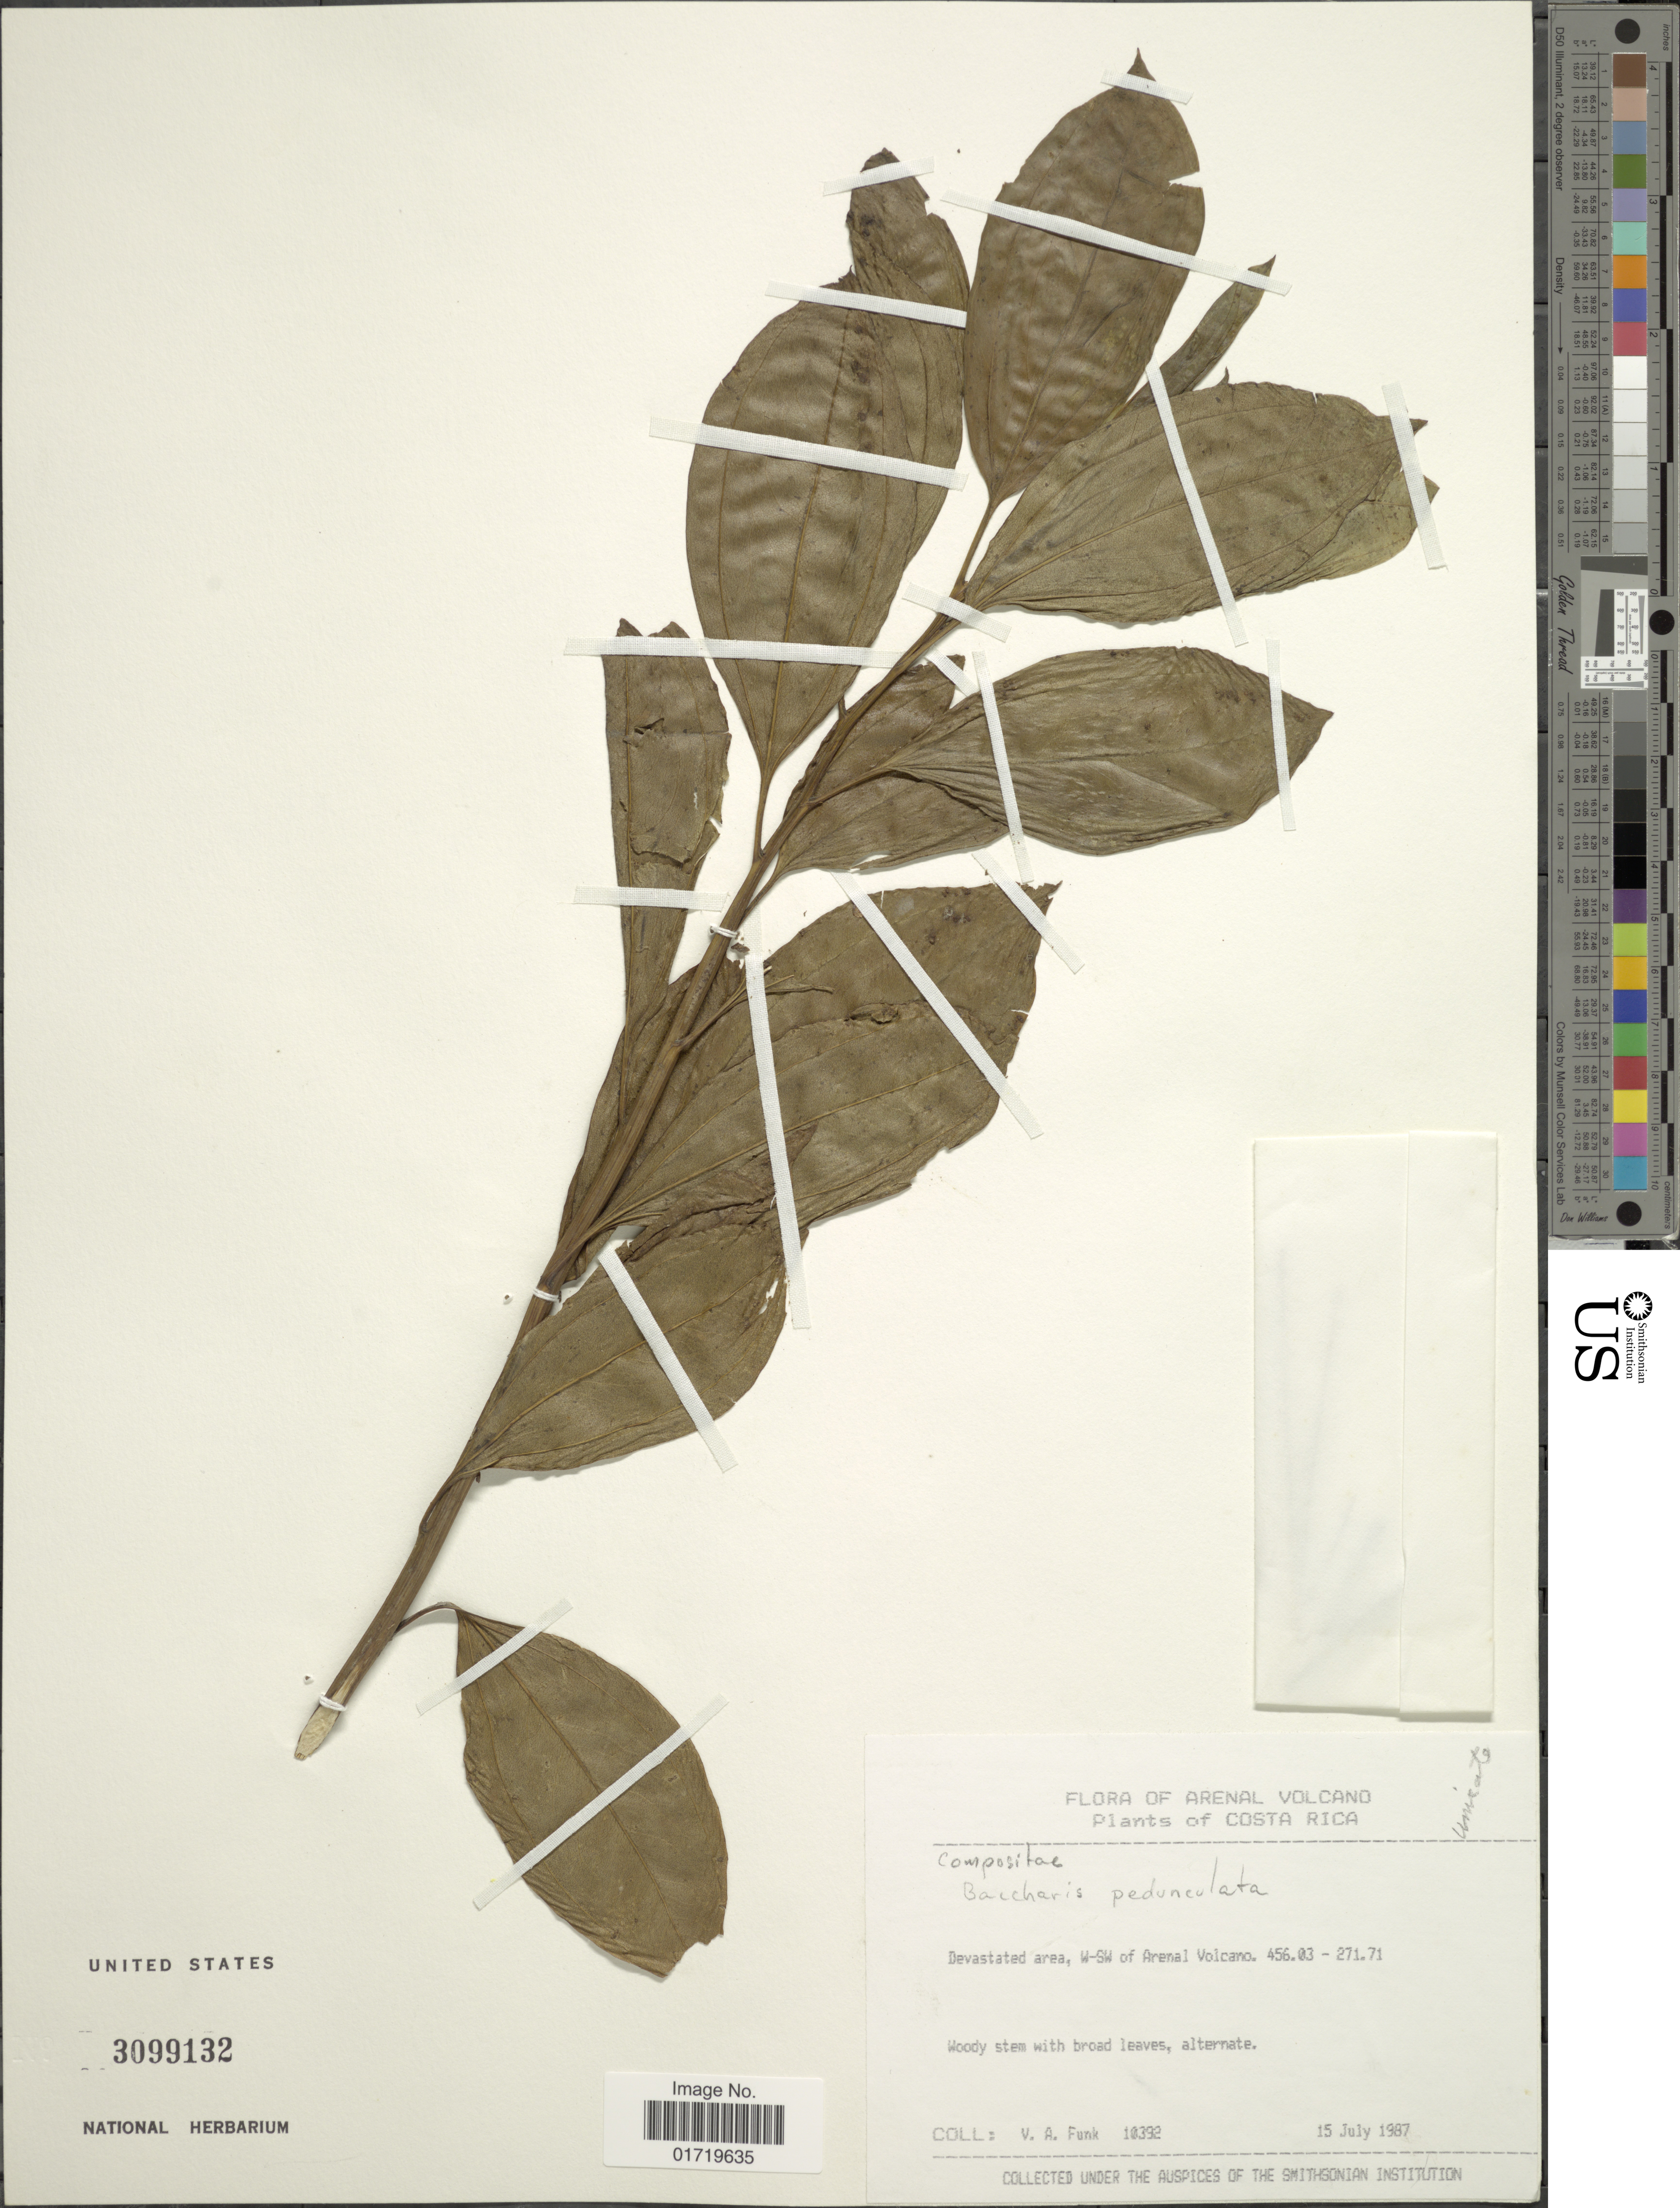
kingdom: Plantae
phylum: Tracheophyta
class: Magnoliopsida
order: Asterales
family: Asteraceae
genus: Baccharis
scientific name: Baccharis pedunculata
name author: (Mill.) Cabrera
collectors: V. Funk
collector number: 10392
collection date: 1987-07-15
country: Costa Rica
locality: Devastated area, W-SW of Arenal Volcano. 456.03 - 271.71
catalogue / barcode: US 3099132